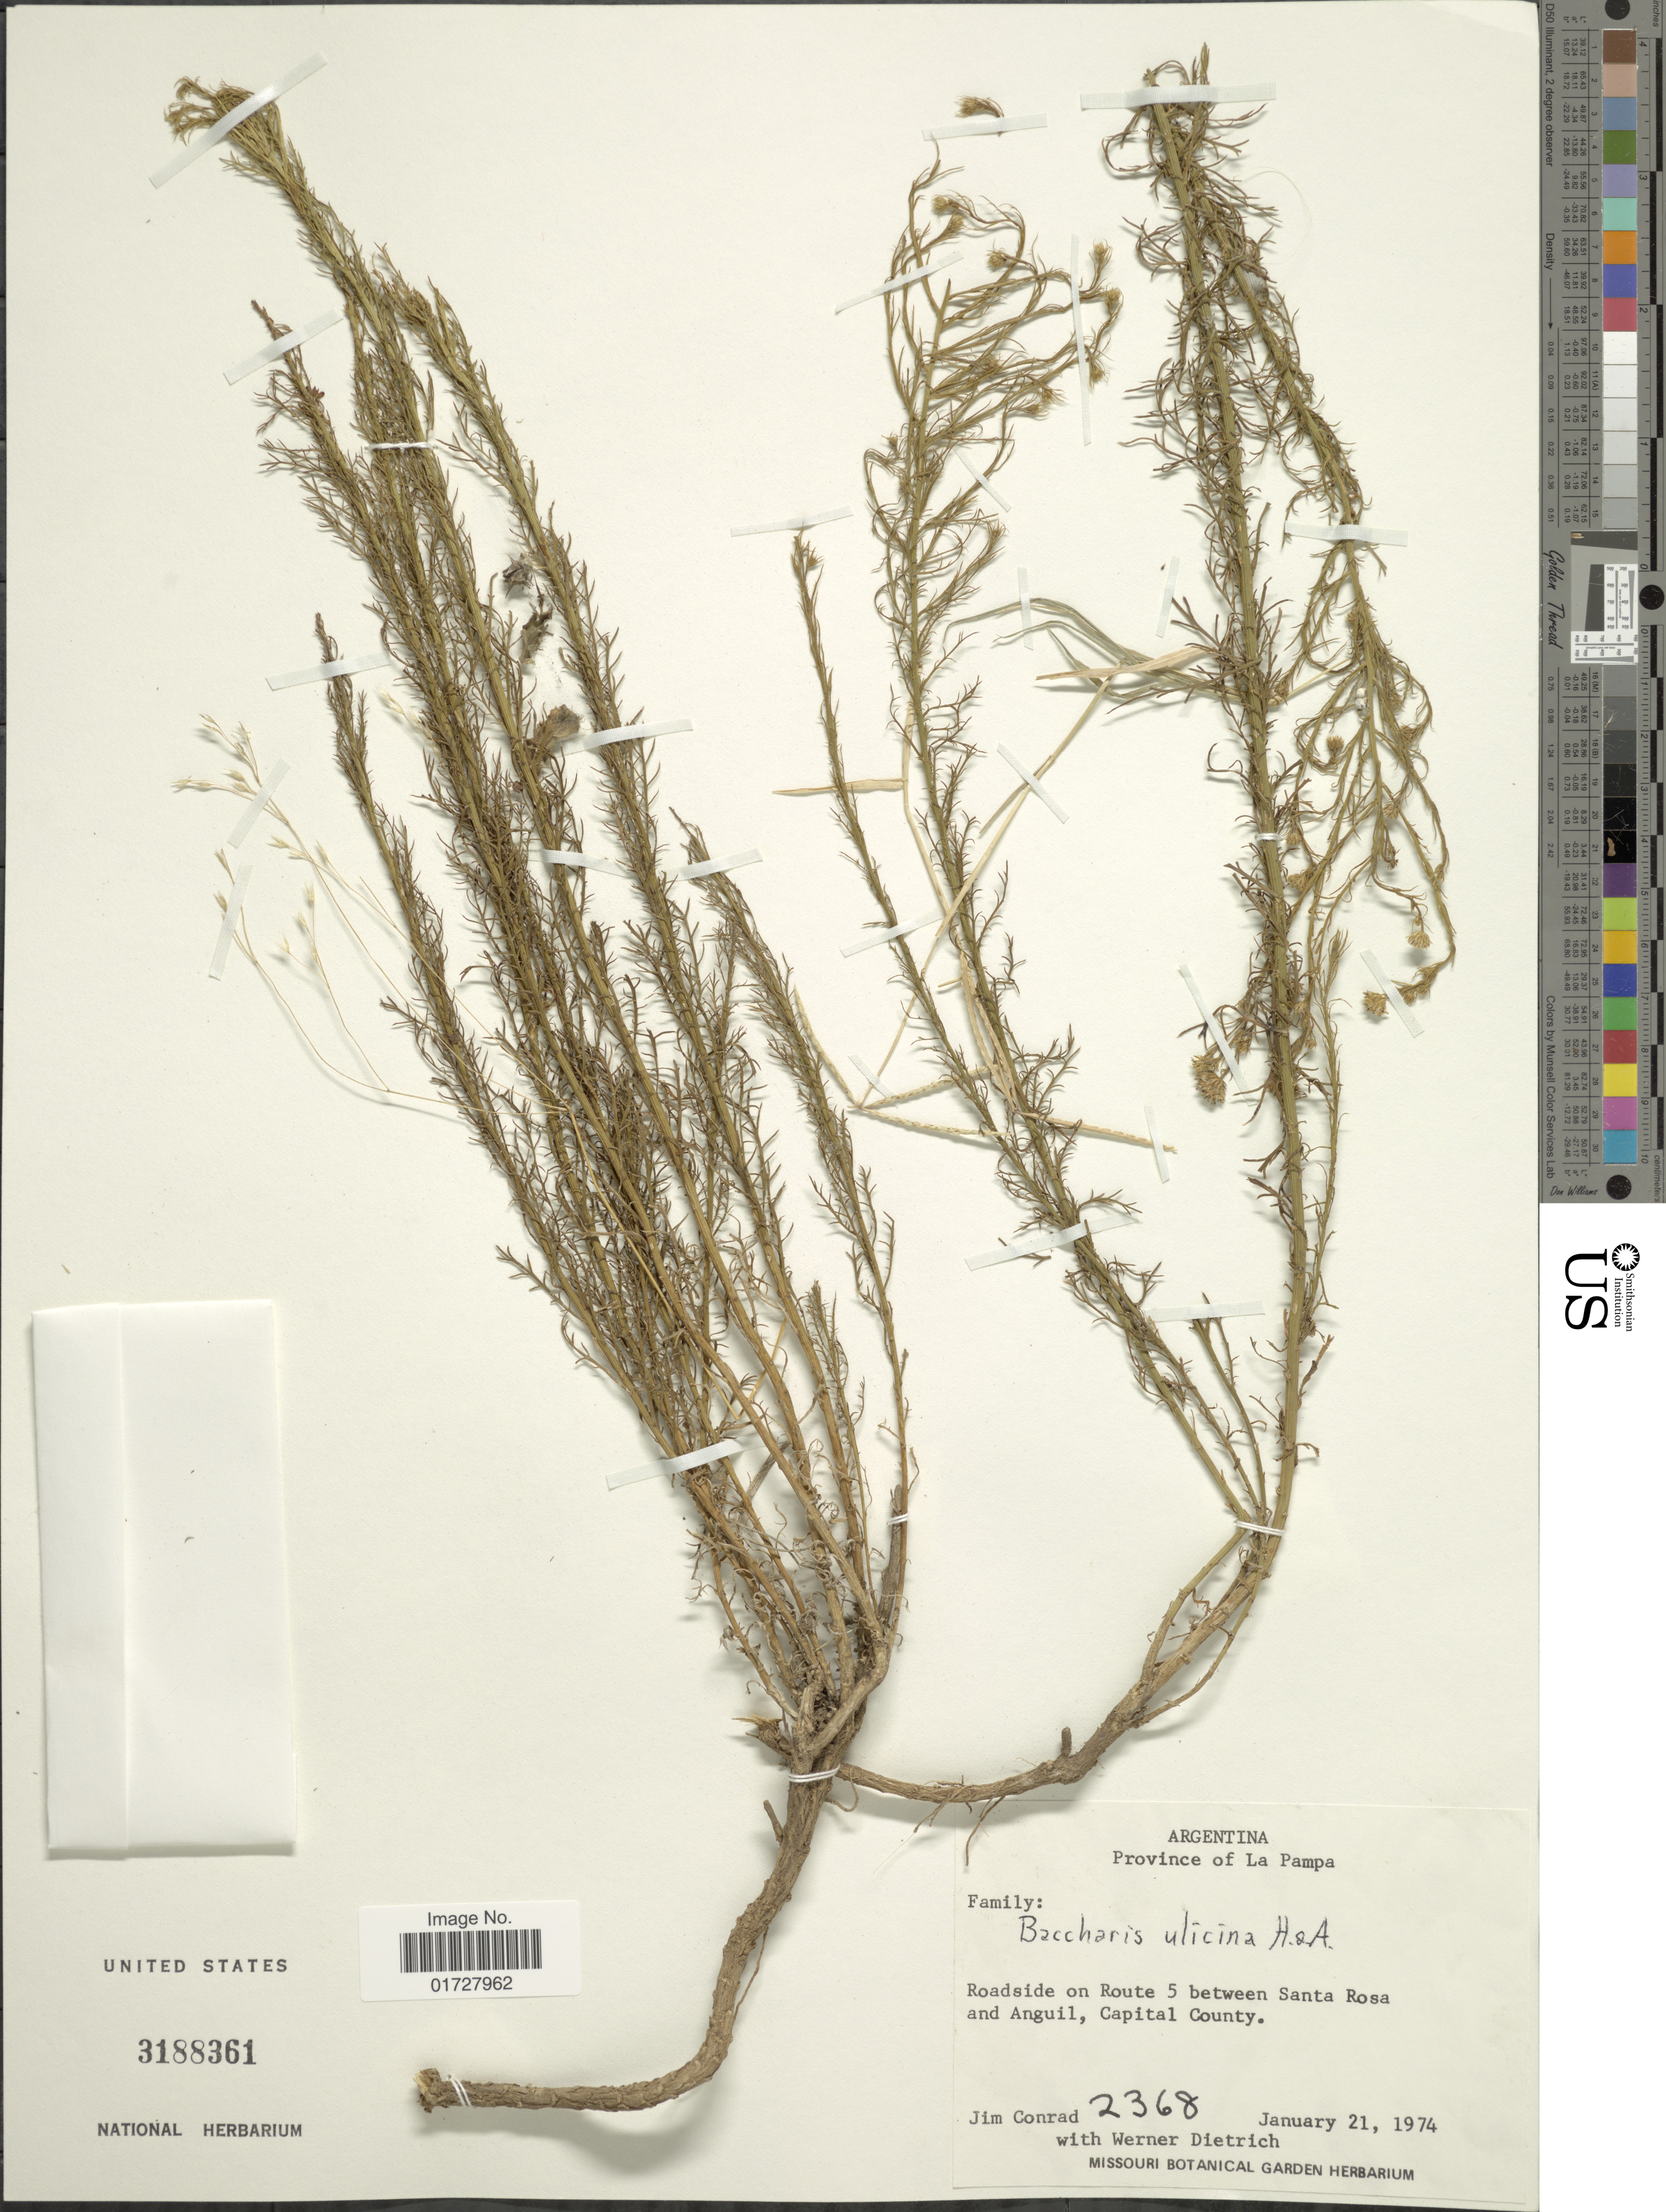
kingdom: Plantae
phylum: Tracheophyta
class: Magnoliopsida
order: Asterales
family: Asteraceae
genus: Baccharis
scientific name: Baccharis ulicina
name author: Hook. & Arn.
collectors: J. Conrad & W. Dietrich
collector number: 2368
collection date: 1974-01-21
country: Argentina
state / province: La Pampa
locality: Roadside on Route 5 between Santa Rosa and Anguil, Capital County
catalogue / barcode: US 3188361